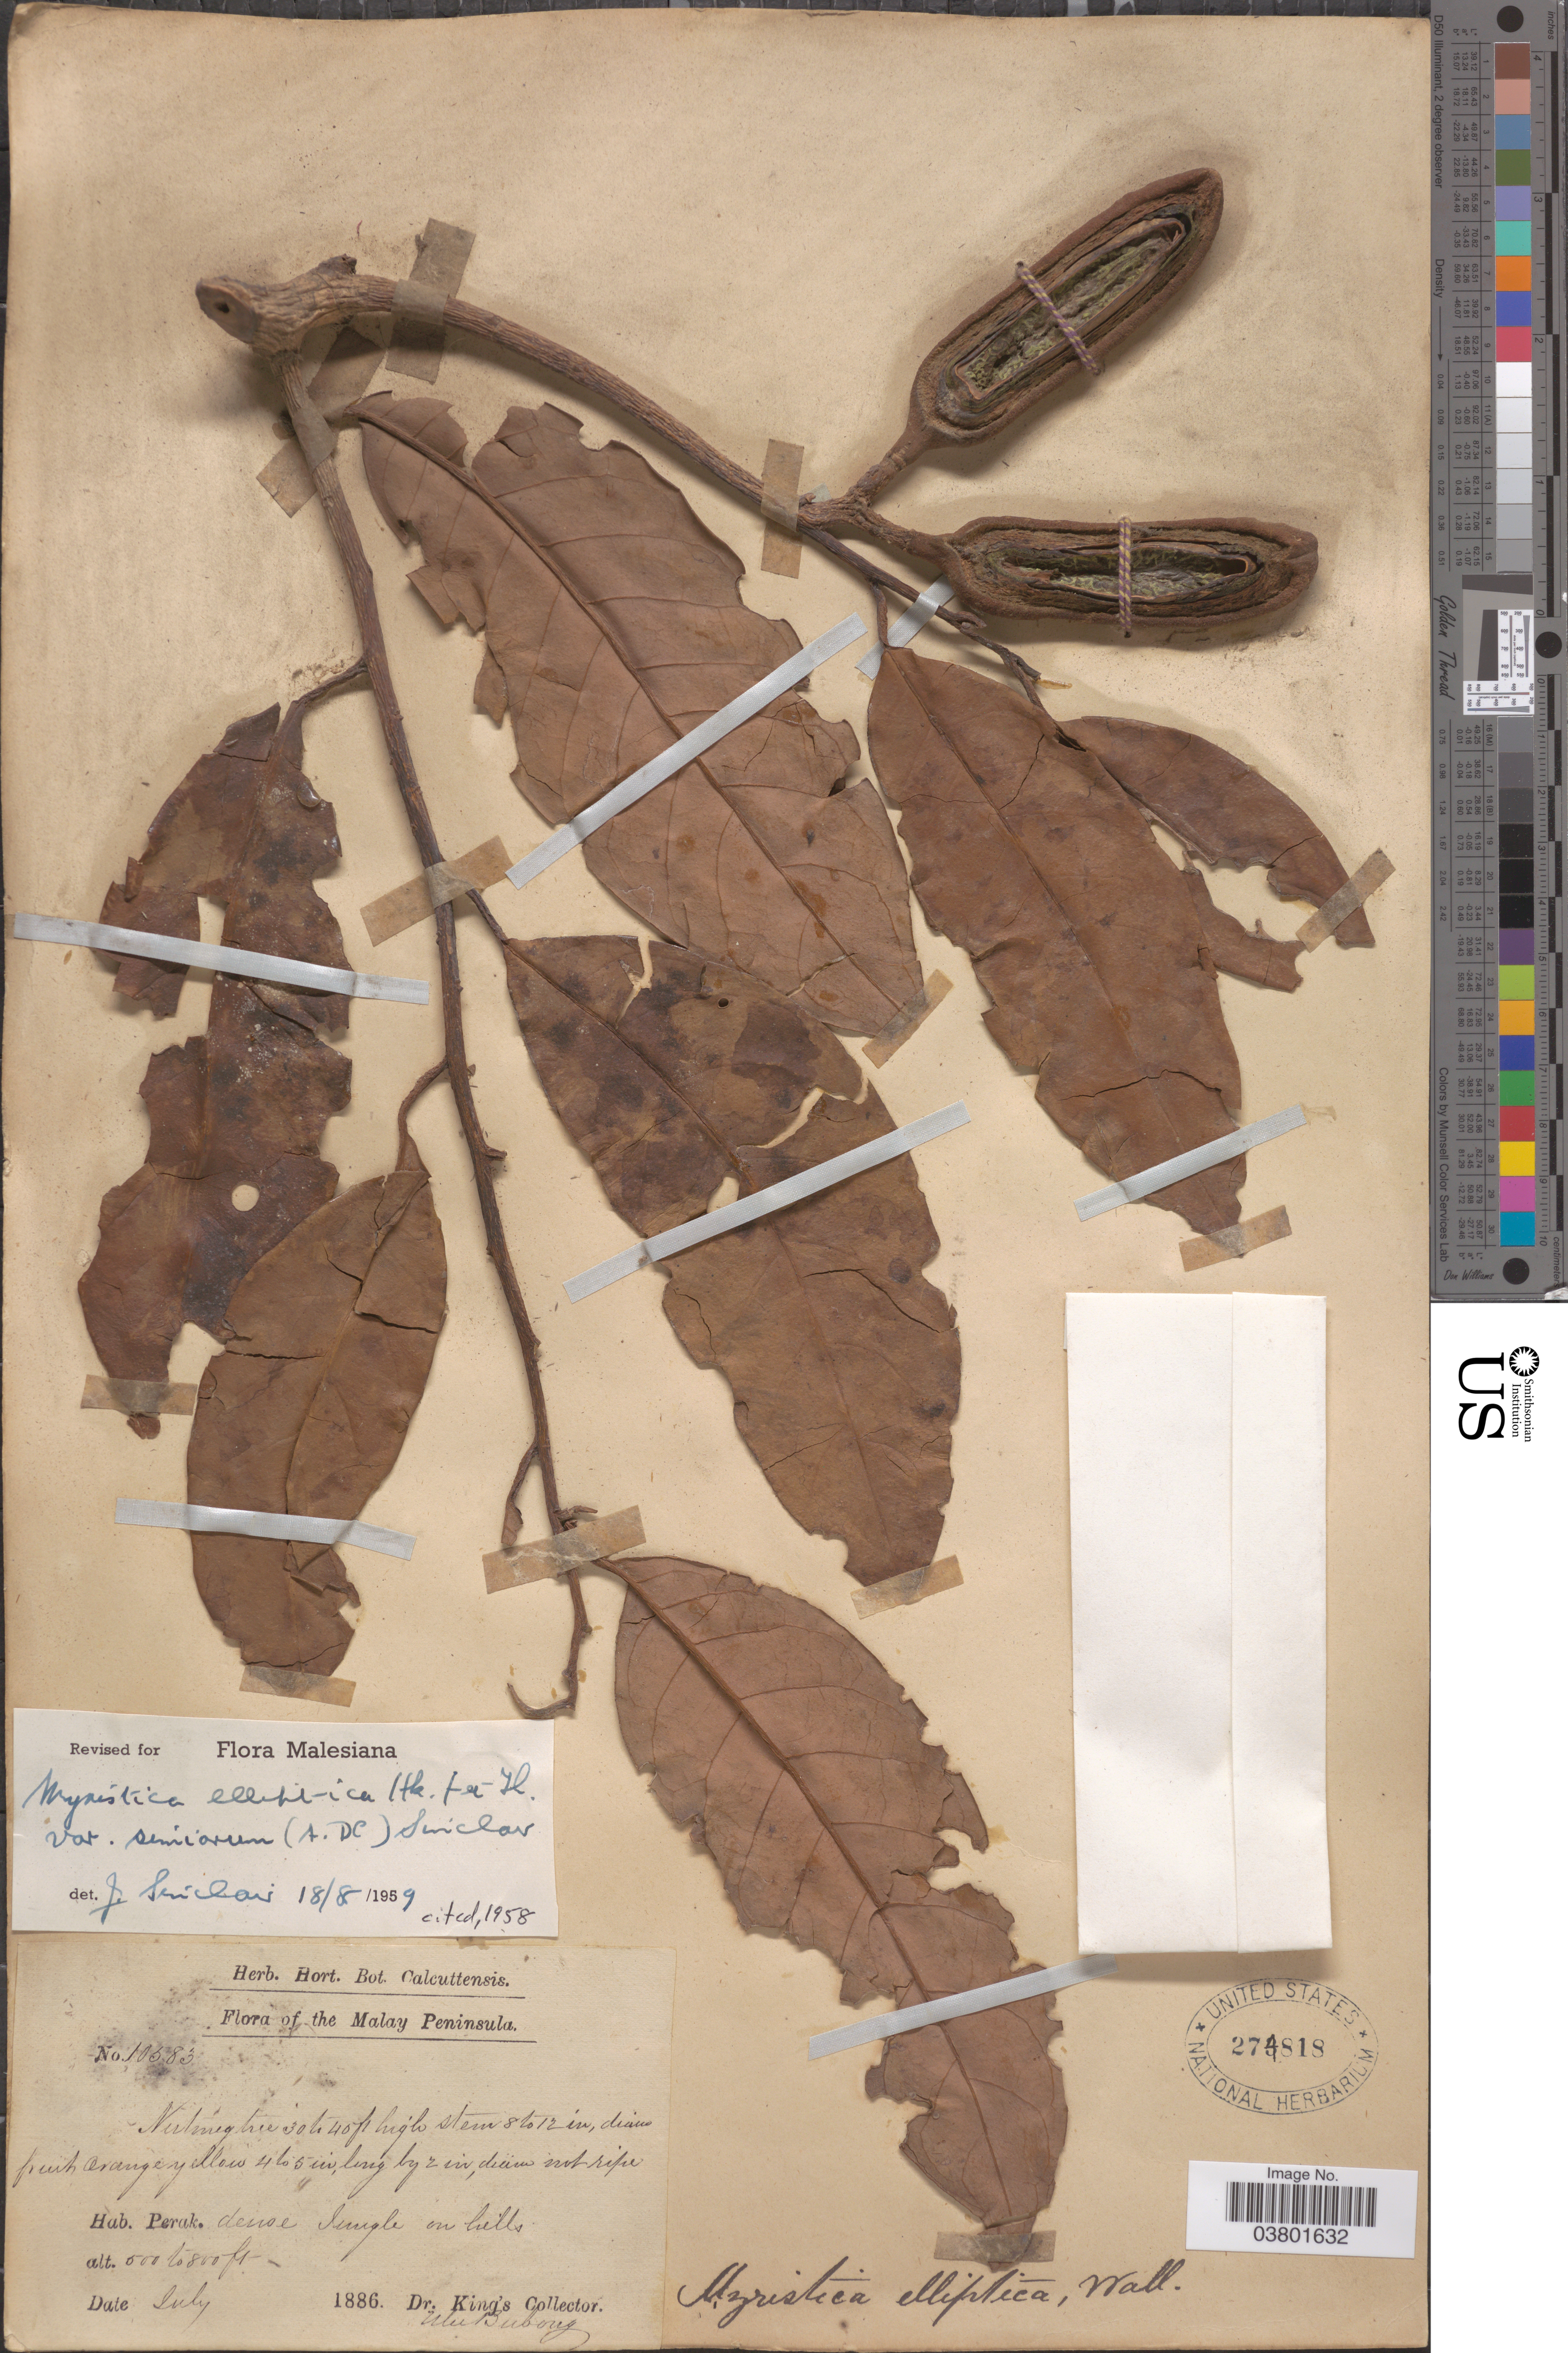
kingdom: Plantae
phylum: Tracheophyta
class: Magnoliopsida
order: Magnoliales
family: Myristicaceae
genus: Myristica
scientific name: Myristica elliptica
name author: Wall.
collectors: Dr. King's collector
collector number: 10583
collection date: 1886-07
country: Malaysia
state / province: Perak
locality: Malay Peninsula. Dense Jungle on hills.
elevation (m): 152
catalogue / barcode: US 274818